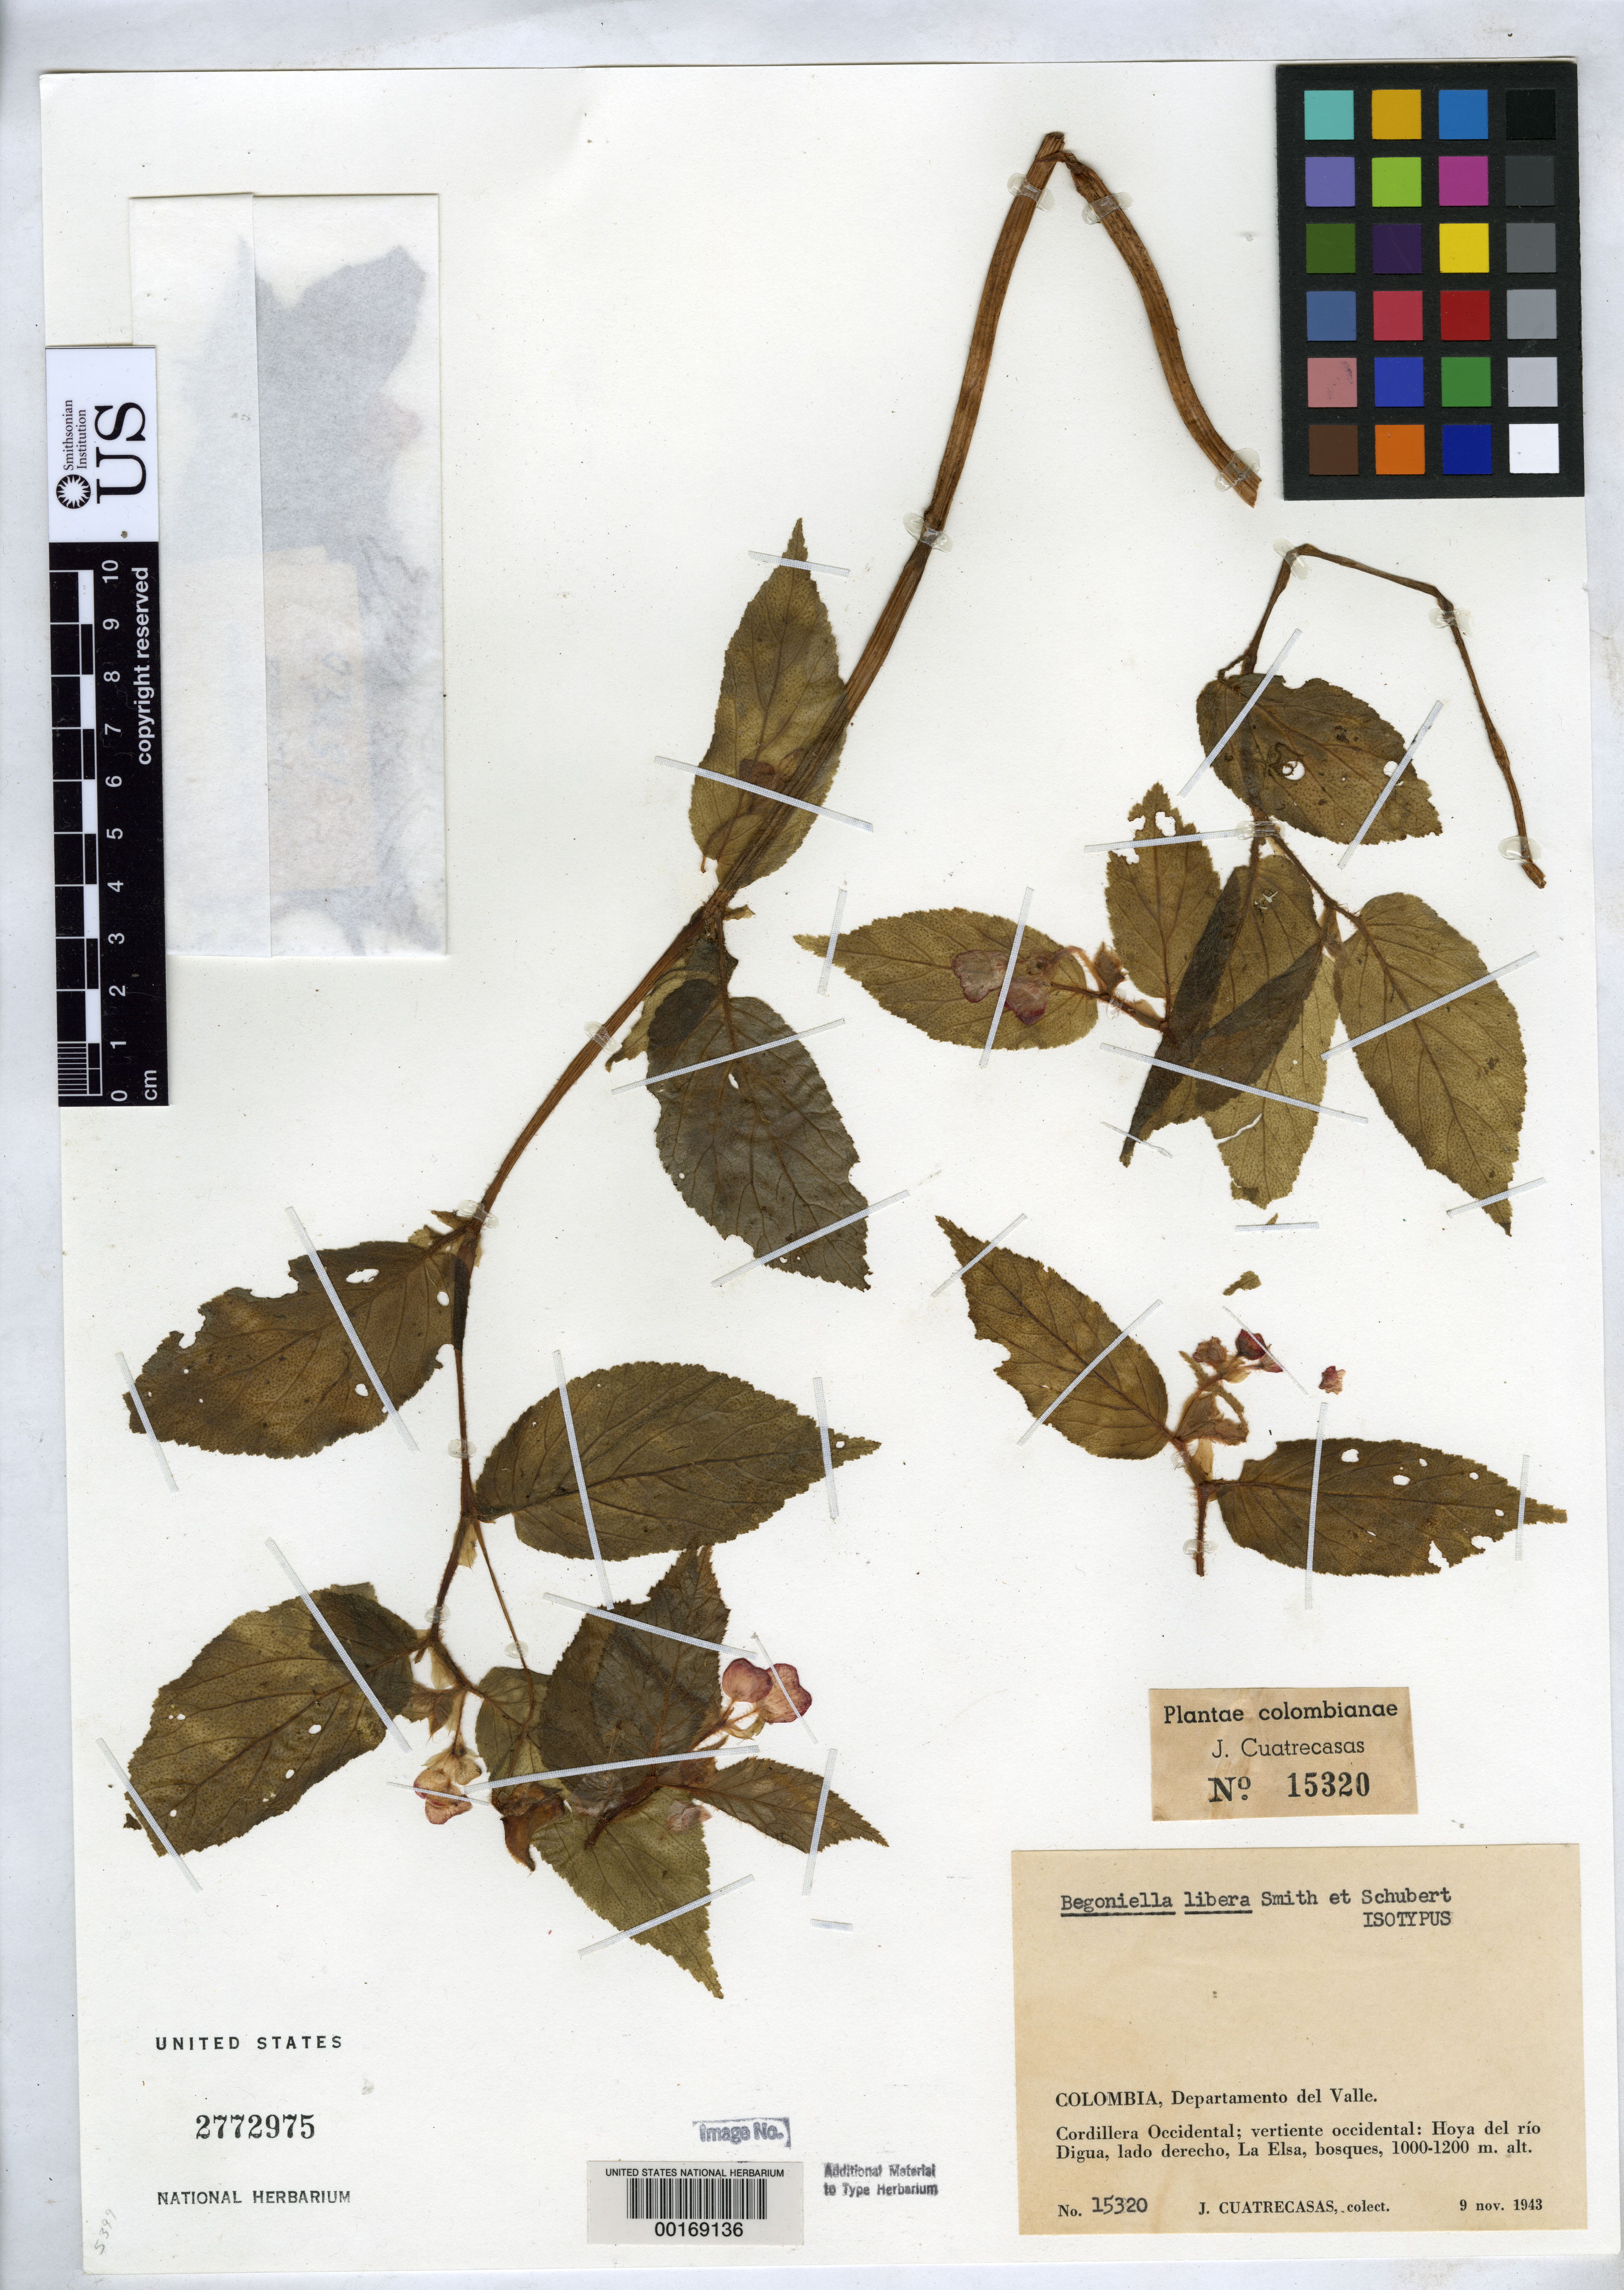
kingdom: Plantae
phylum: Tracheophyta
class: Magnoliopsida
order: Cucurbitales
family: Begoniaceae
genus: Begoniella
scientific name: Begoniella libera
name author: L.B. Sm. & B.G. Schub.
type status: Isotype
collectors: J. Cuatrecasas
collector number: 15320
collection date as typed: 09 Nov 1943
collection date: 1943-11-09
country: Colombia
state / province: Valle del Cauca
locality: W slope of cordillera occidental, right bank of Rio Digua, La Elsa.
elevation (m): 1000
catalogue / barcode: US 2772975